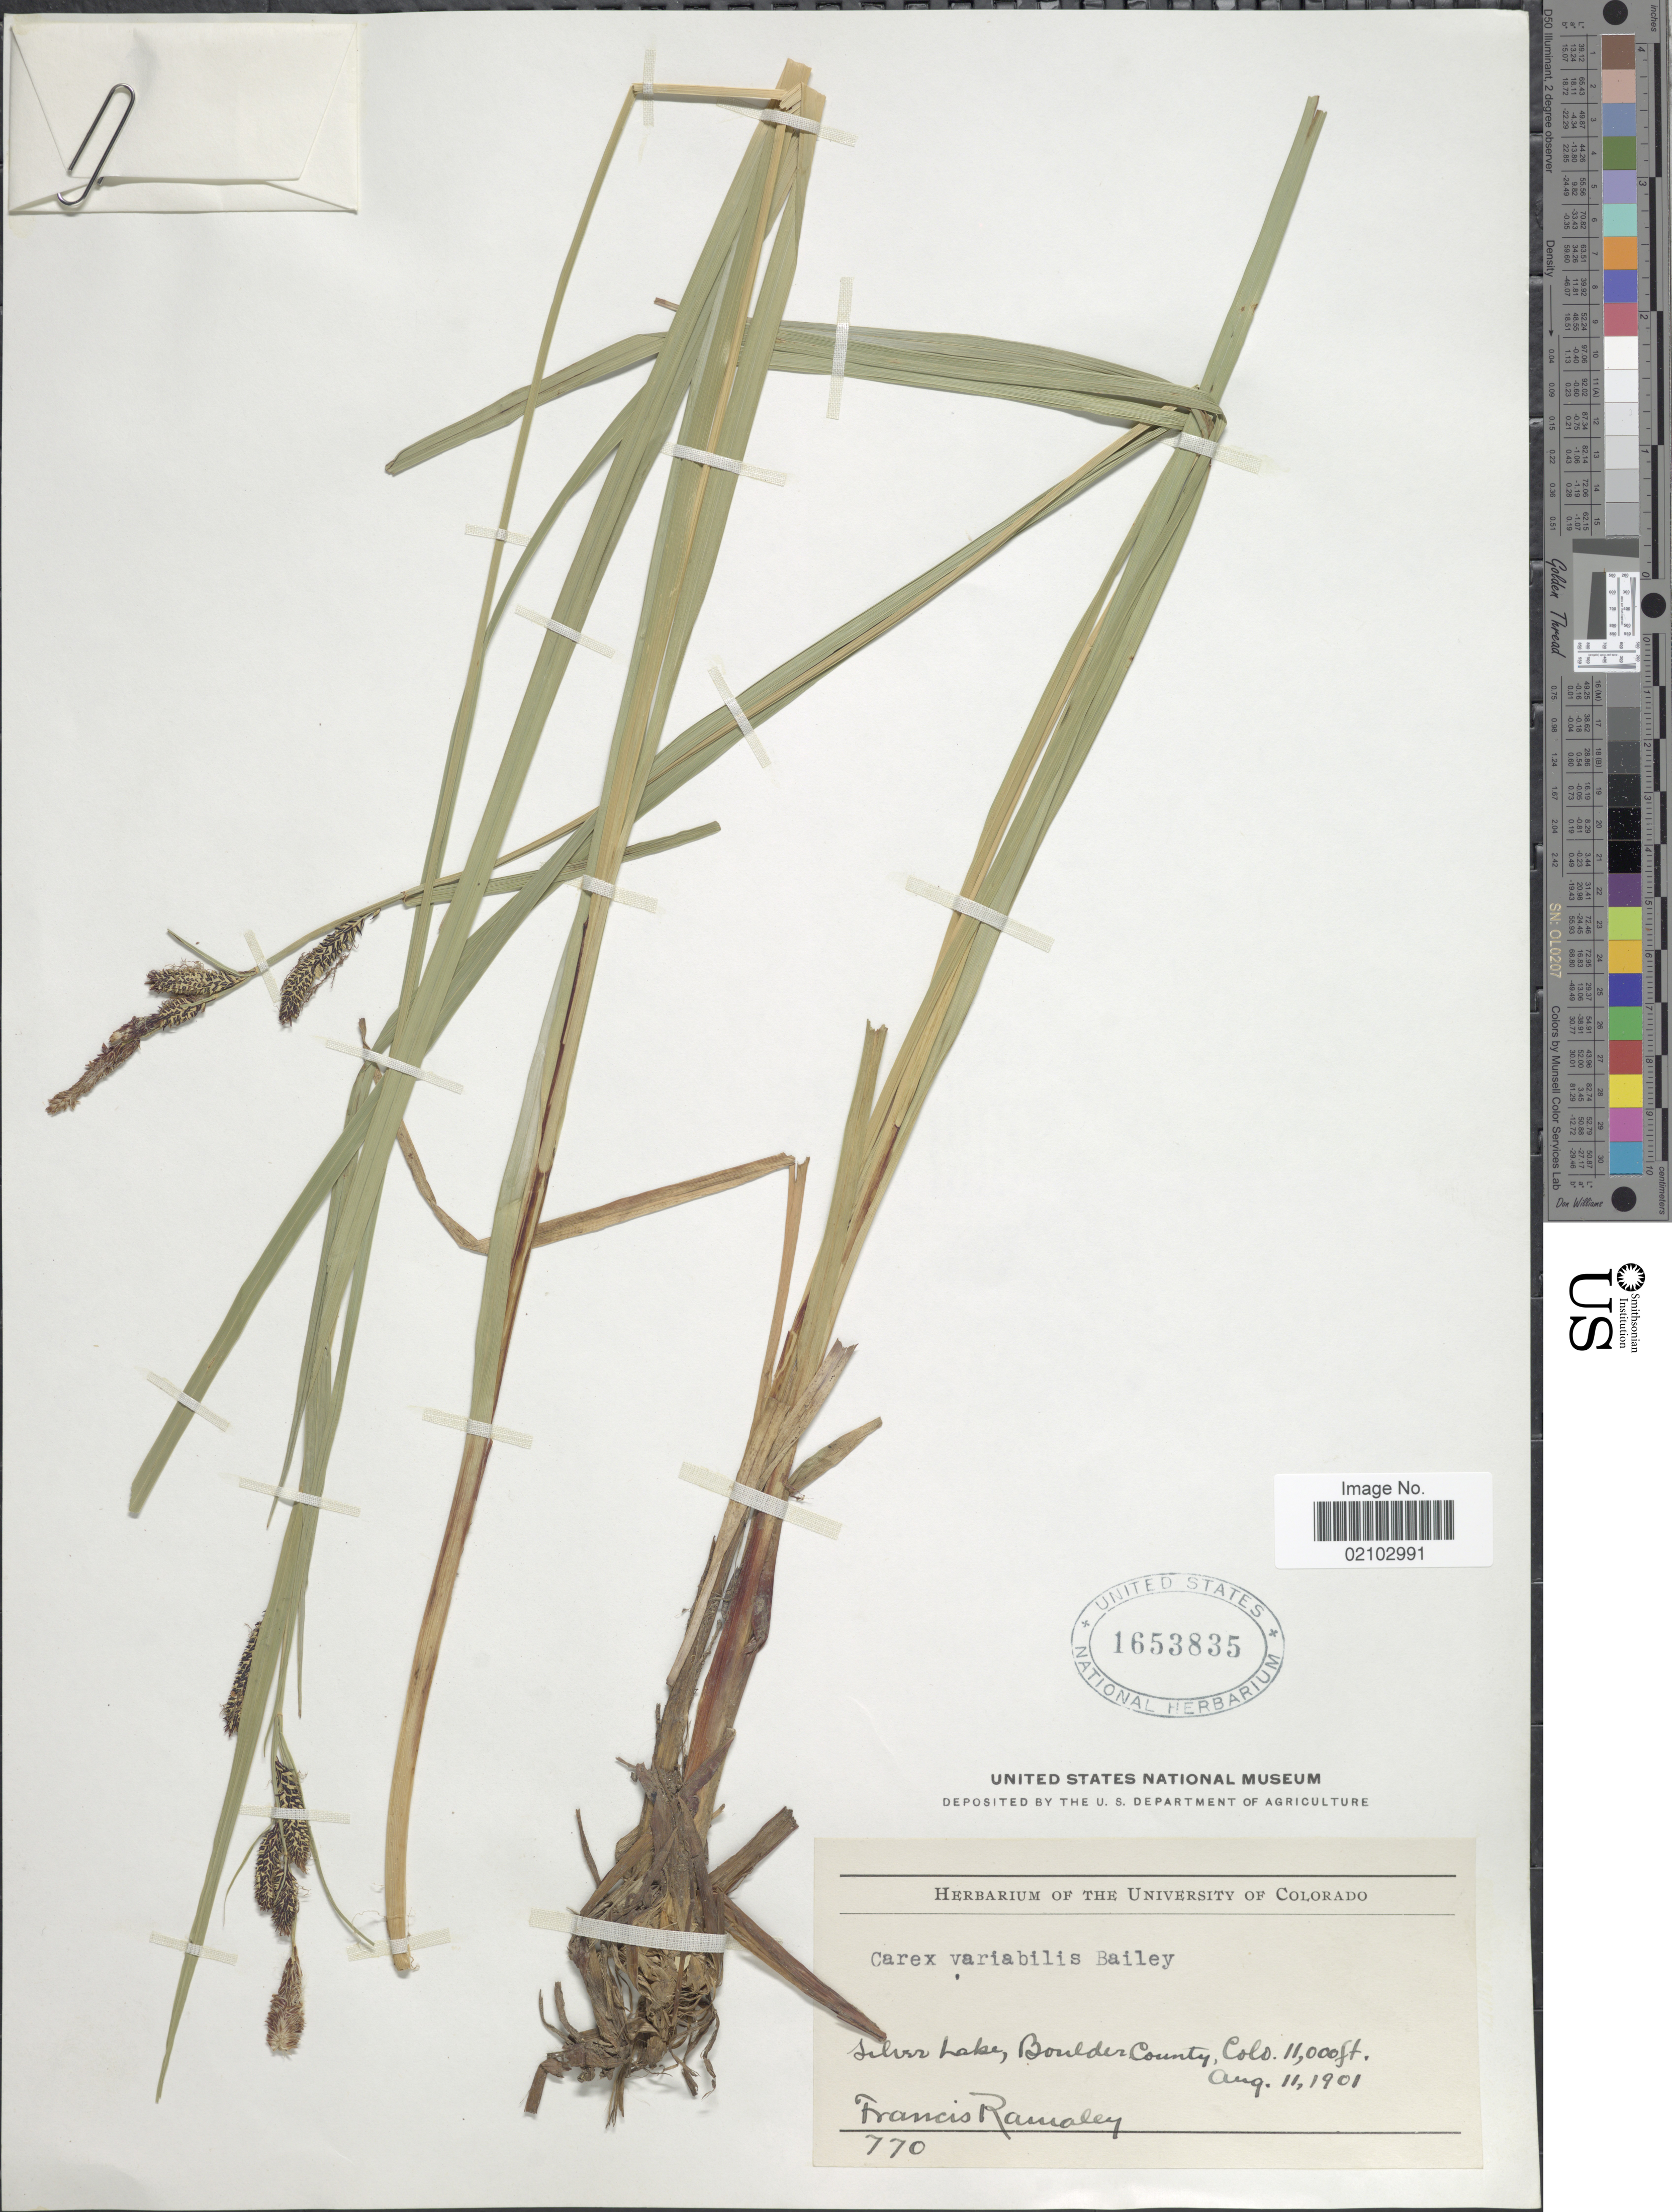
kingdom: Plantae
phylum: Tracheophyta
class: Liliopsida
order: Poales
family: Cyperaceae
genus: Carex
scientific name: Carex aquatilis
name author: Wahlenb.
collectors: F. Ramaley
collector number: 770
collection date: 1901-08-11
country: United States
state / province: Colorado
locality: Silver Lake, Boulder County.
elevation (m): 3353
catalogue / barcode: US 1653835